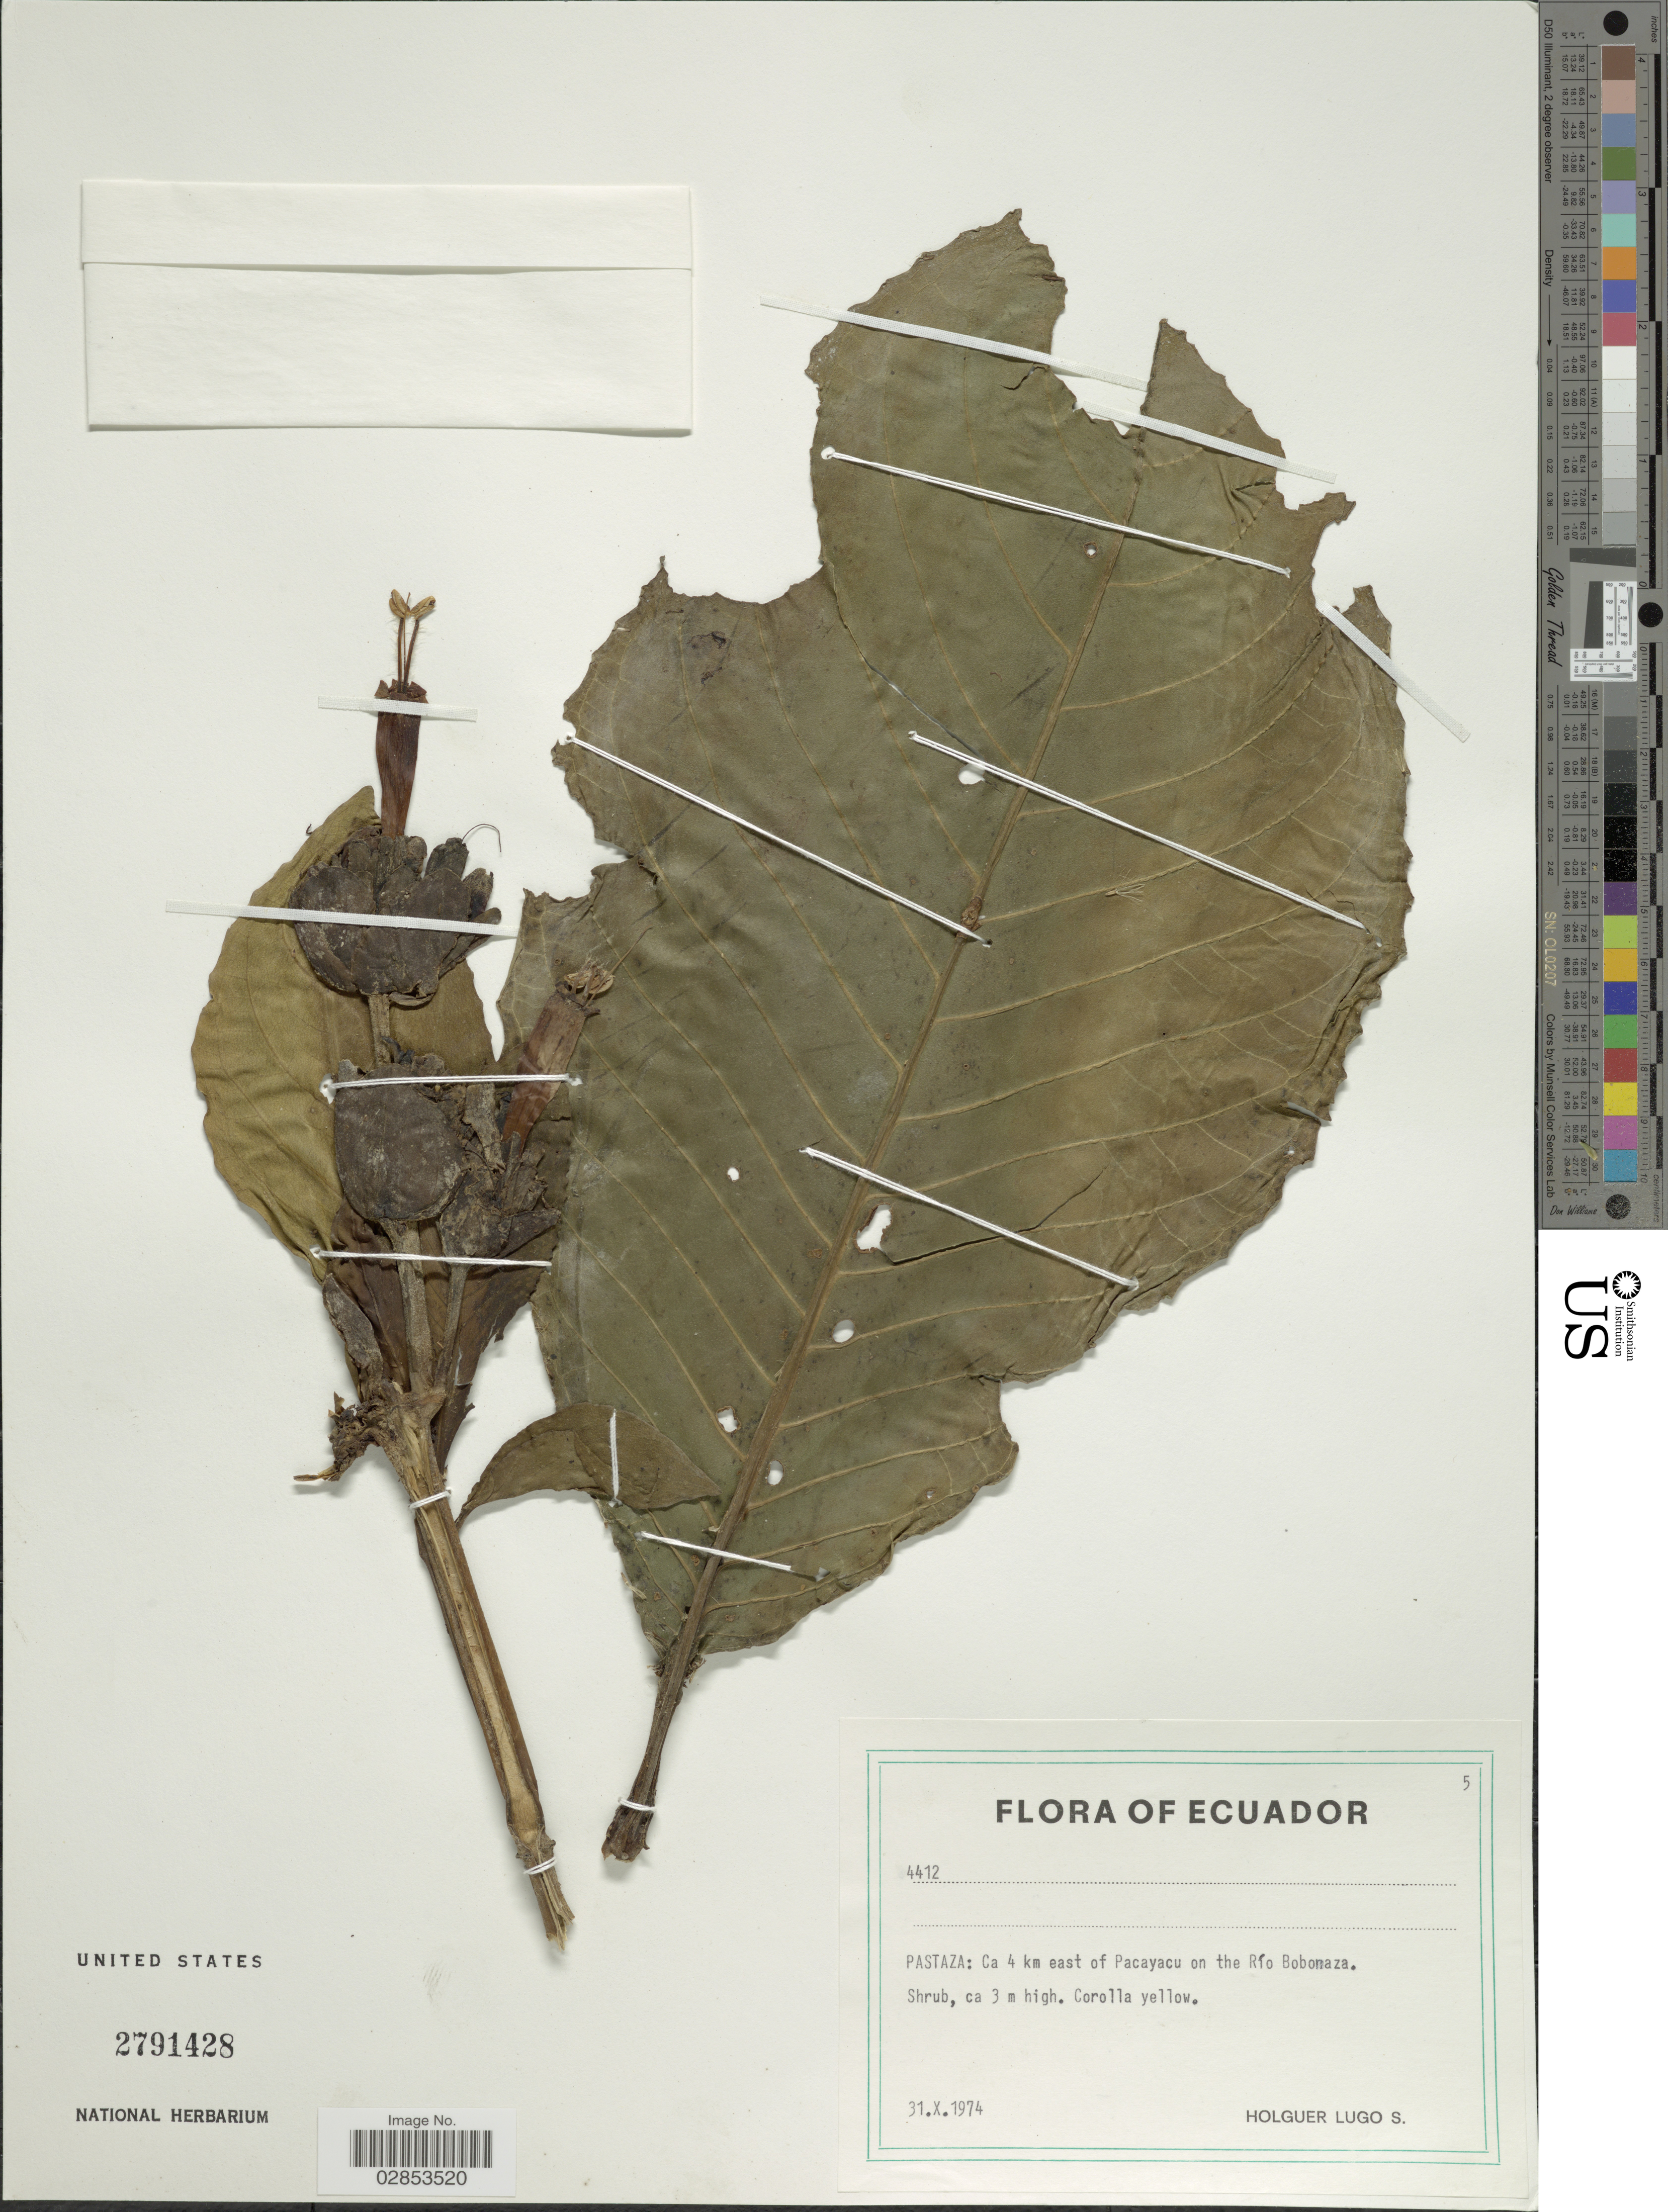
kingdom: Plantae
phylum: Tracheophyta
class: Magnoliopsida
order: Lamiales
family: Acanthaceae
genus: Sanchezia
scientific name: Sanchezia oblonga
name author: Ruiz & Pav.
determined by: Azevedo, Igor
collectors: H. Lugo S.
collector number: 4412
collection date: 1974-10-31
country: Ecuador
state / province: Pastaza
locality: Ca 4 km east of Pacayacu on the Río Bobonaza.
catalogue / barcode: US 2791428